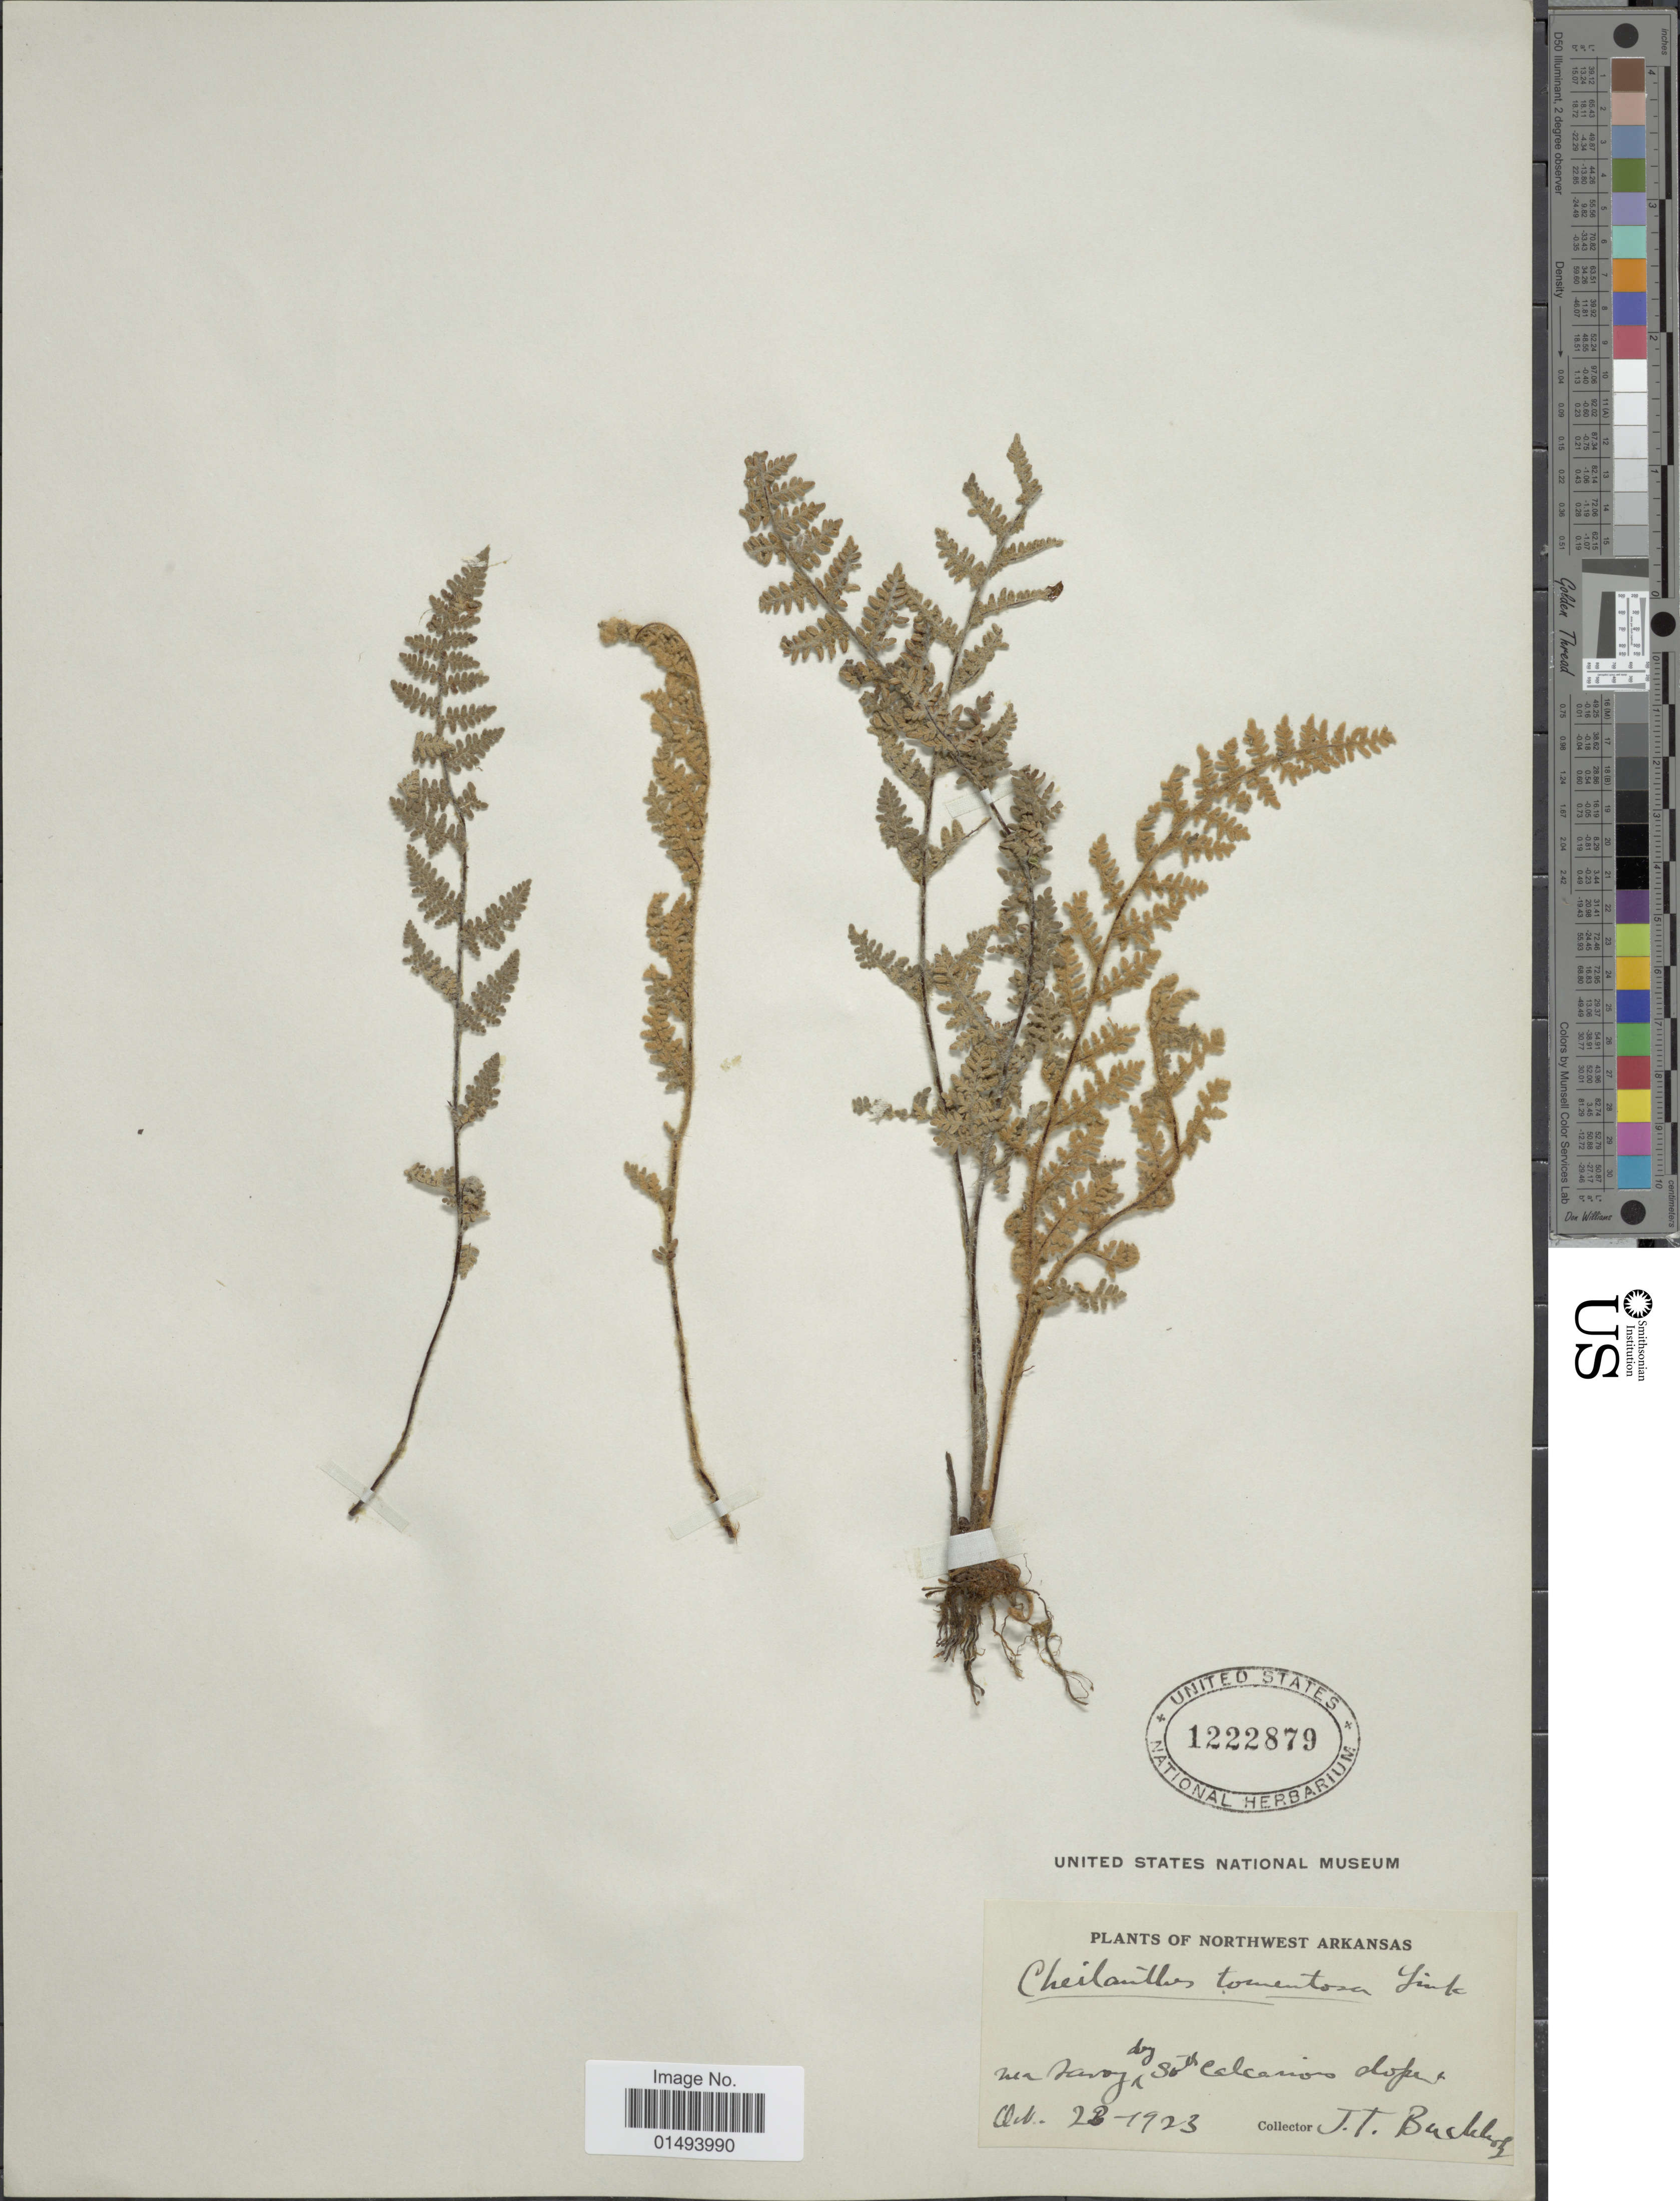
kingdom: Plantae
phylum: Tracheophyta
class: Polypodiopsida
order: Polypodiales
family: Pteridaceae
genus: Myriopteris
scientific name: Myriopteris tomentosa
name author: (Link) Fée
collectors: J. T. Buckley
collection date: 1923-10-23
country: United States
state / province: Arkansas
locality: Northwest Arkansas, near Savoy dry south calcarious slope.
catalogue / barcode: US 1222879